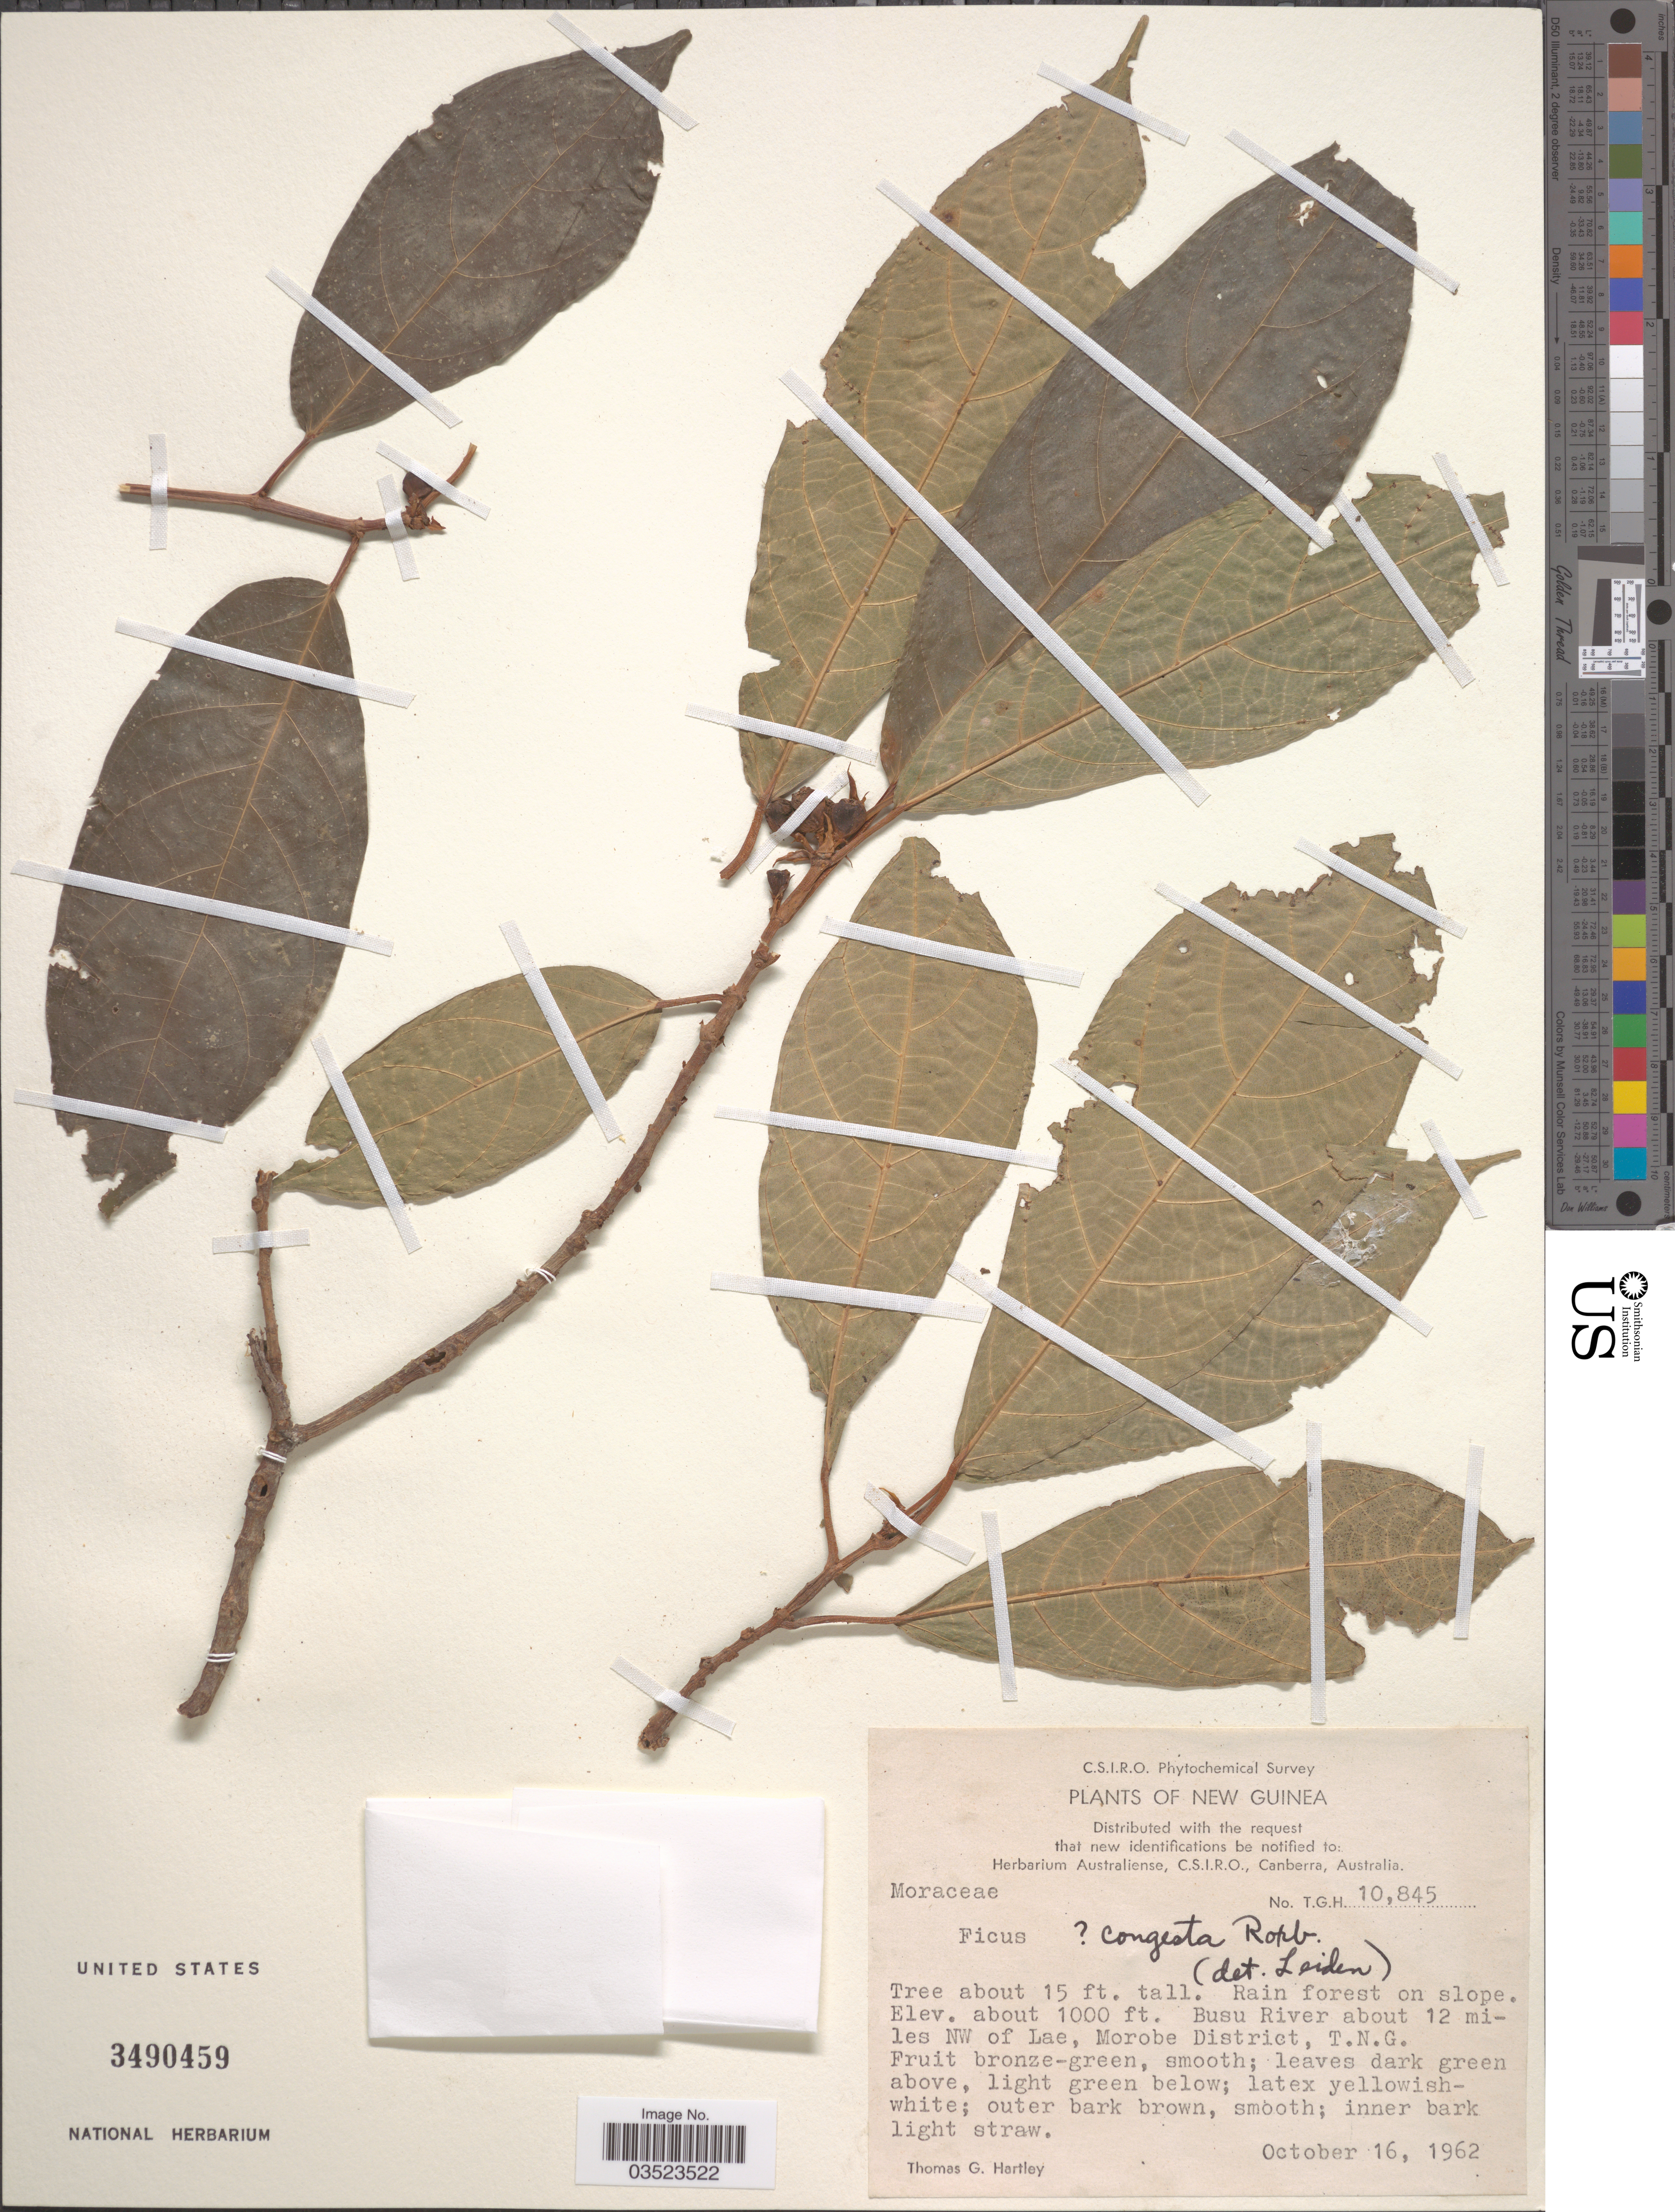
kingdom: Plantae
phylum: Tracheophyta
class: Magnoliopsida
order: Rosales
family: Moraceae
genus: Ficus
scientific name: Ficus congesta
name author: Roxb.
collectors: T. G. Hartley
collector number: T.G.H. 10845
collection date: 1962-10-16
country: Papua New Guinea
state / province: Morobe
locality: New Guinea. Busu River about 12 miles NW of Lae, Morobe District, T.N.G.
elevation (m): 305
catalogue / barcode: US 3490459